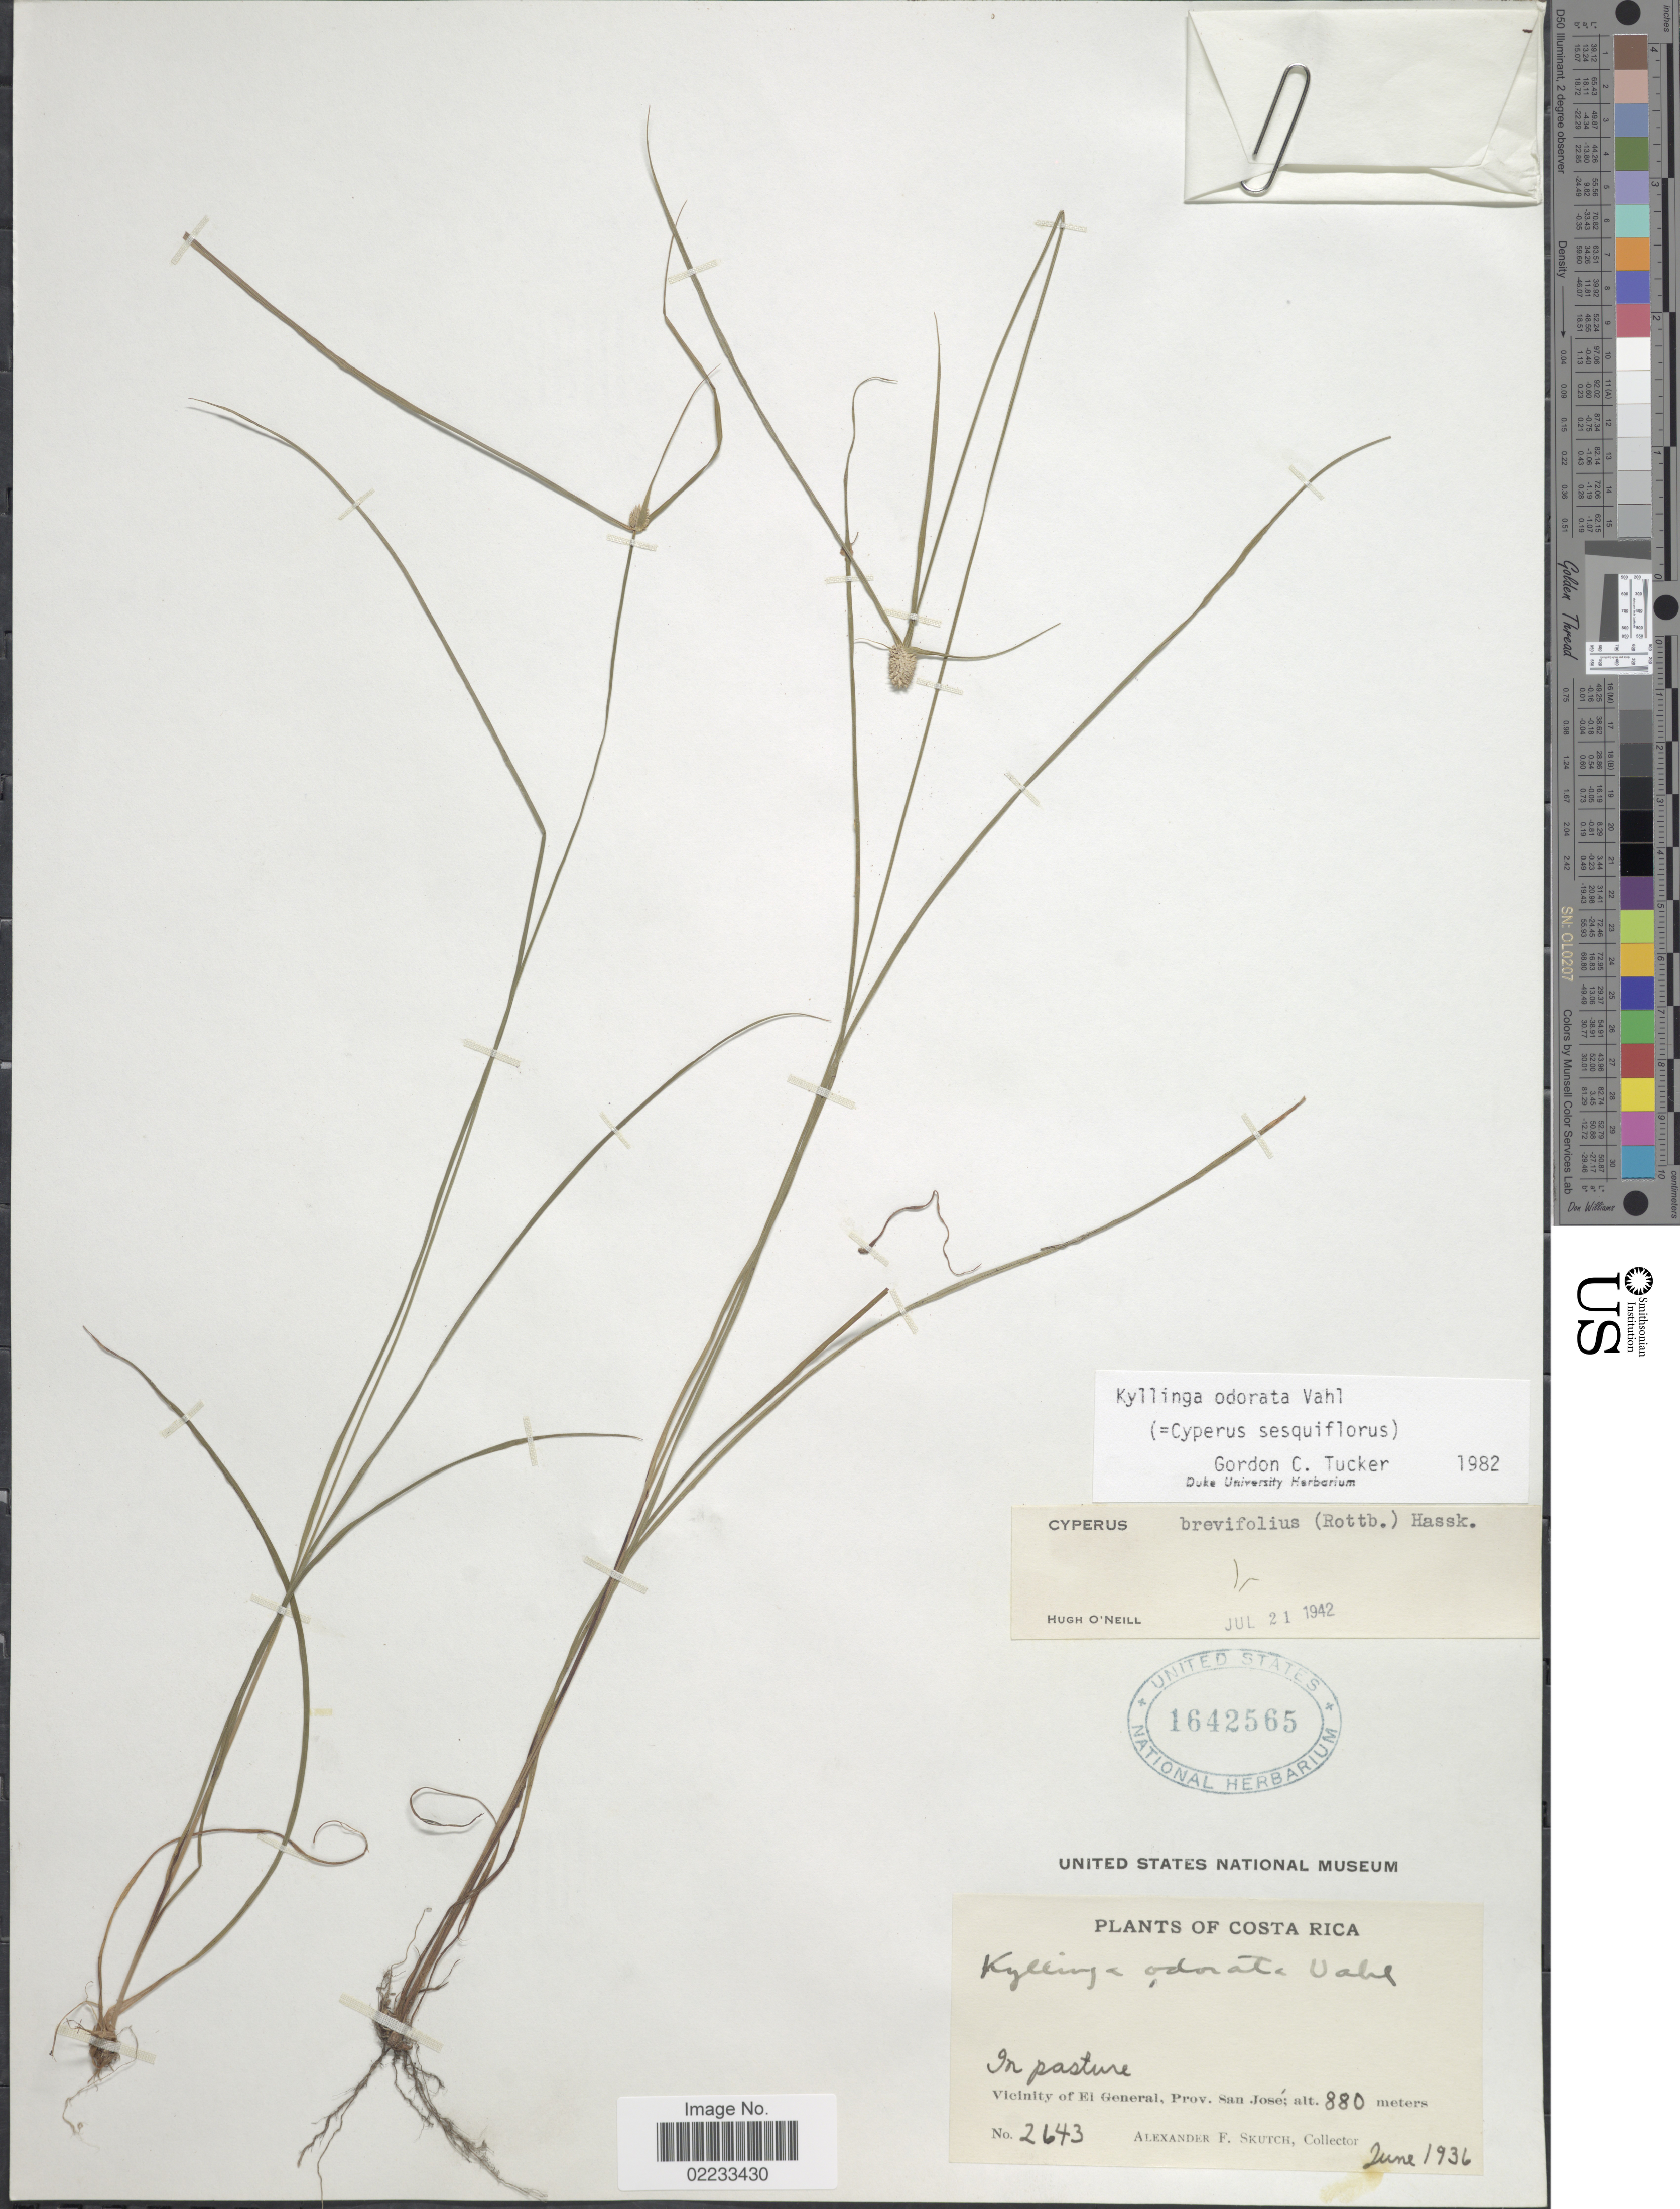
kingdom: Plantae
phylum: Tracheophyta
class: Liliopsida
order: Poales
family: Cyperaceae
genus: Cyperus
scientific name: Cyperus sesquiflorus subsp. sesquiflorus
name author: (Torr.) Mattf. & Kük.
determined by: Strong, M. T., (US), Smithsonian Institution - National Museum of Natural History (UNITED STATES)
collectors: A. F. Skutch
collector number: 2643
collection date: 1936-06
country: Costa Rica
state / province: San José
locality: In pasture. Vicinity of El General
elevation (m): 880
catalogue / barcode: US 1642565